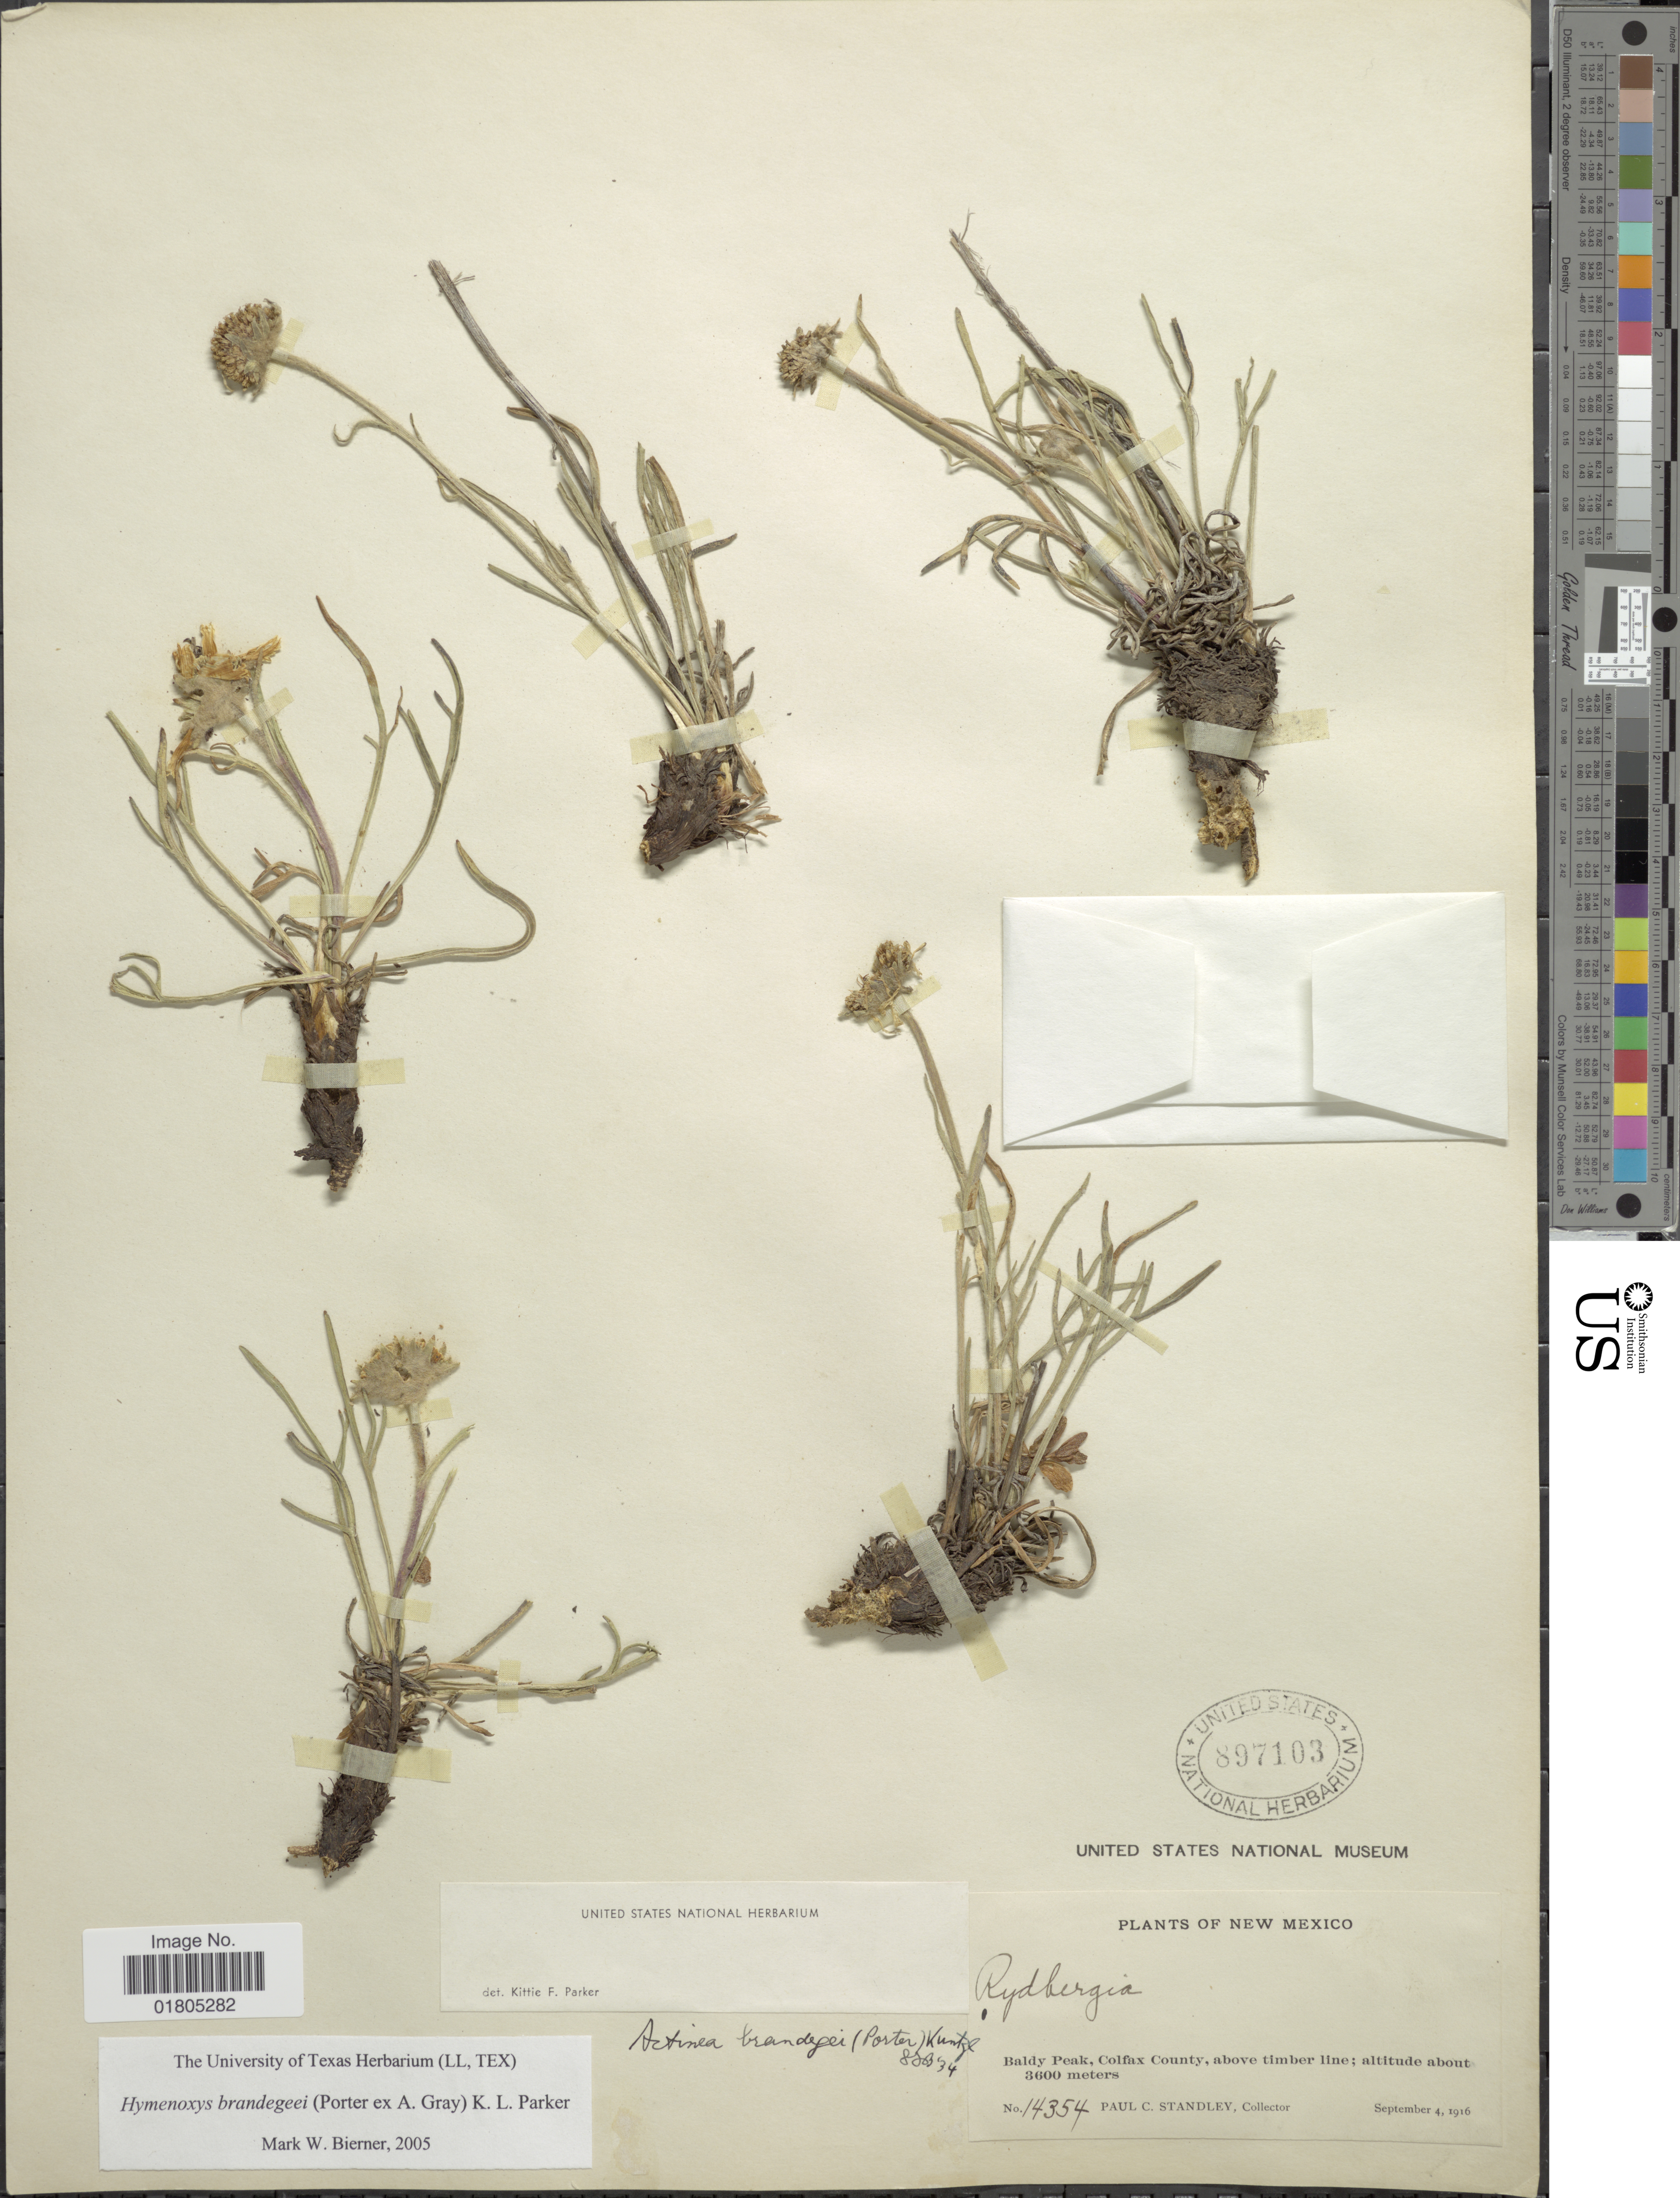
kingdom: Plantae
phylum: Tracheophyta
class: Magnoliopsida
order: Asterales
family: Asteraceae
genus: Actinea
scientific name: Actinea brandegeei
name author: (Porter ex A. Gray) Kuntze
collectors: P. C. Standley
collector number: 14354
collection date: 1916-09-04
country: United States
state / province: New Mexico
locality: Baldy Peak, Colfax County, above timber line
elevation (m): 3600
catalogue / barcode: US 897103